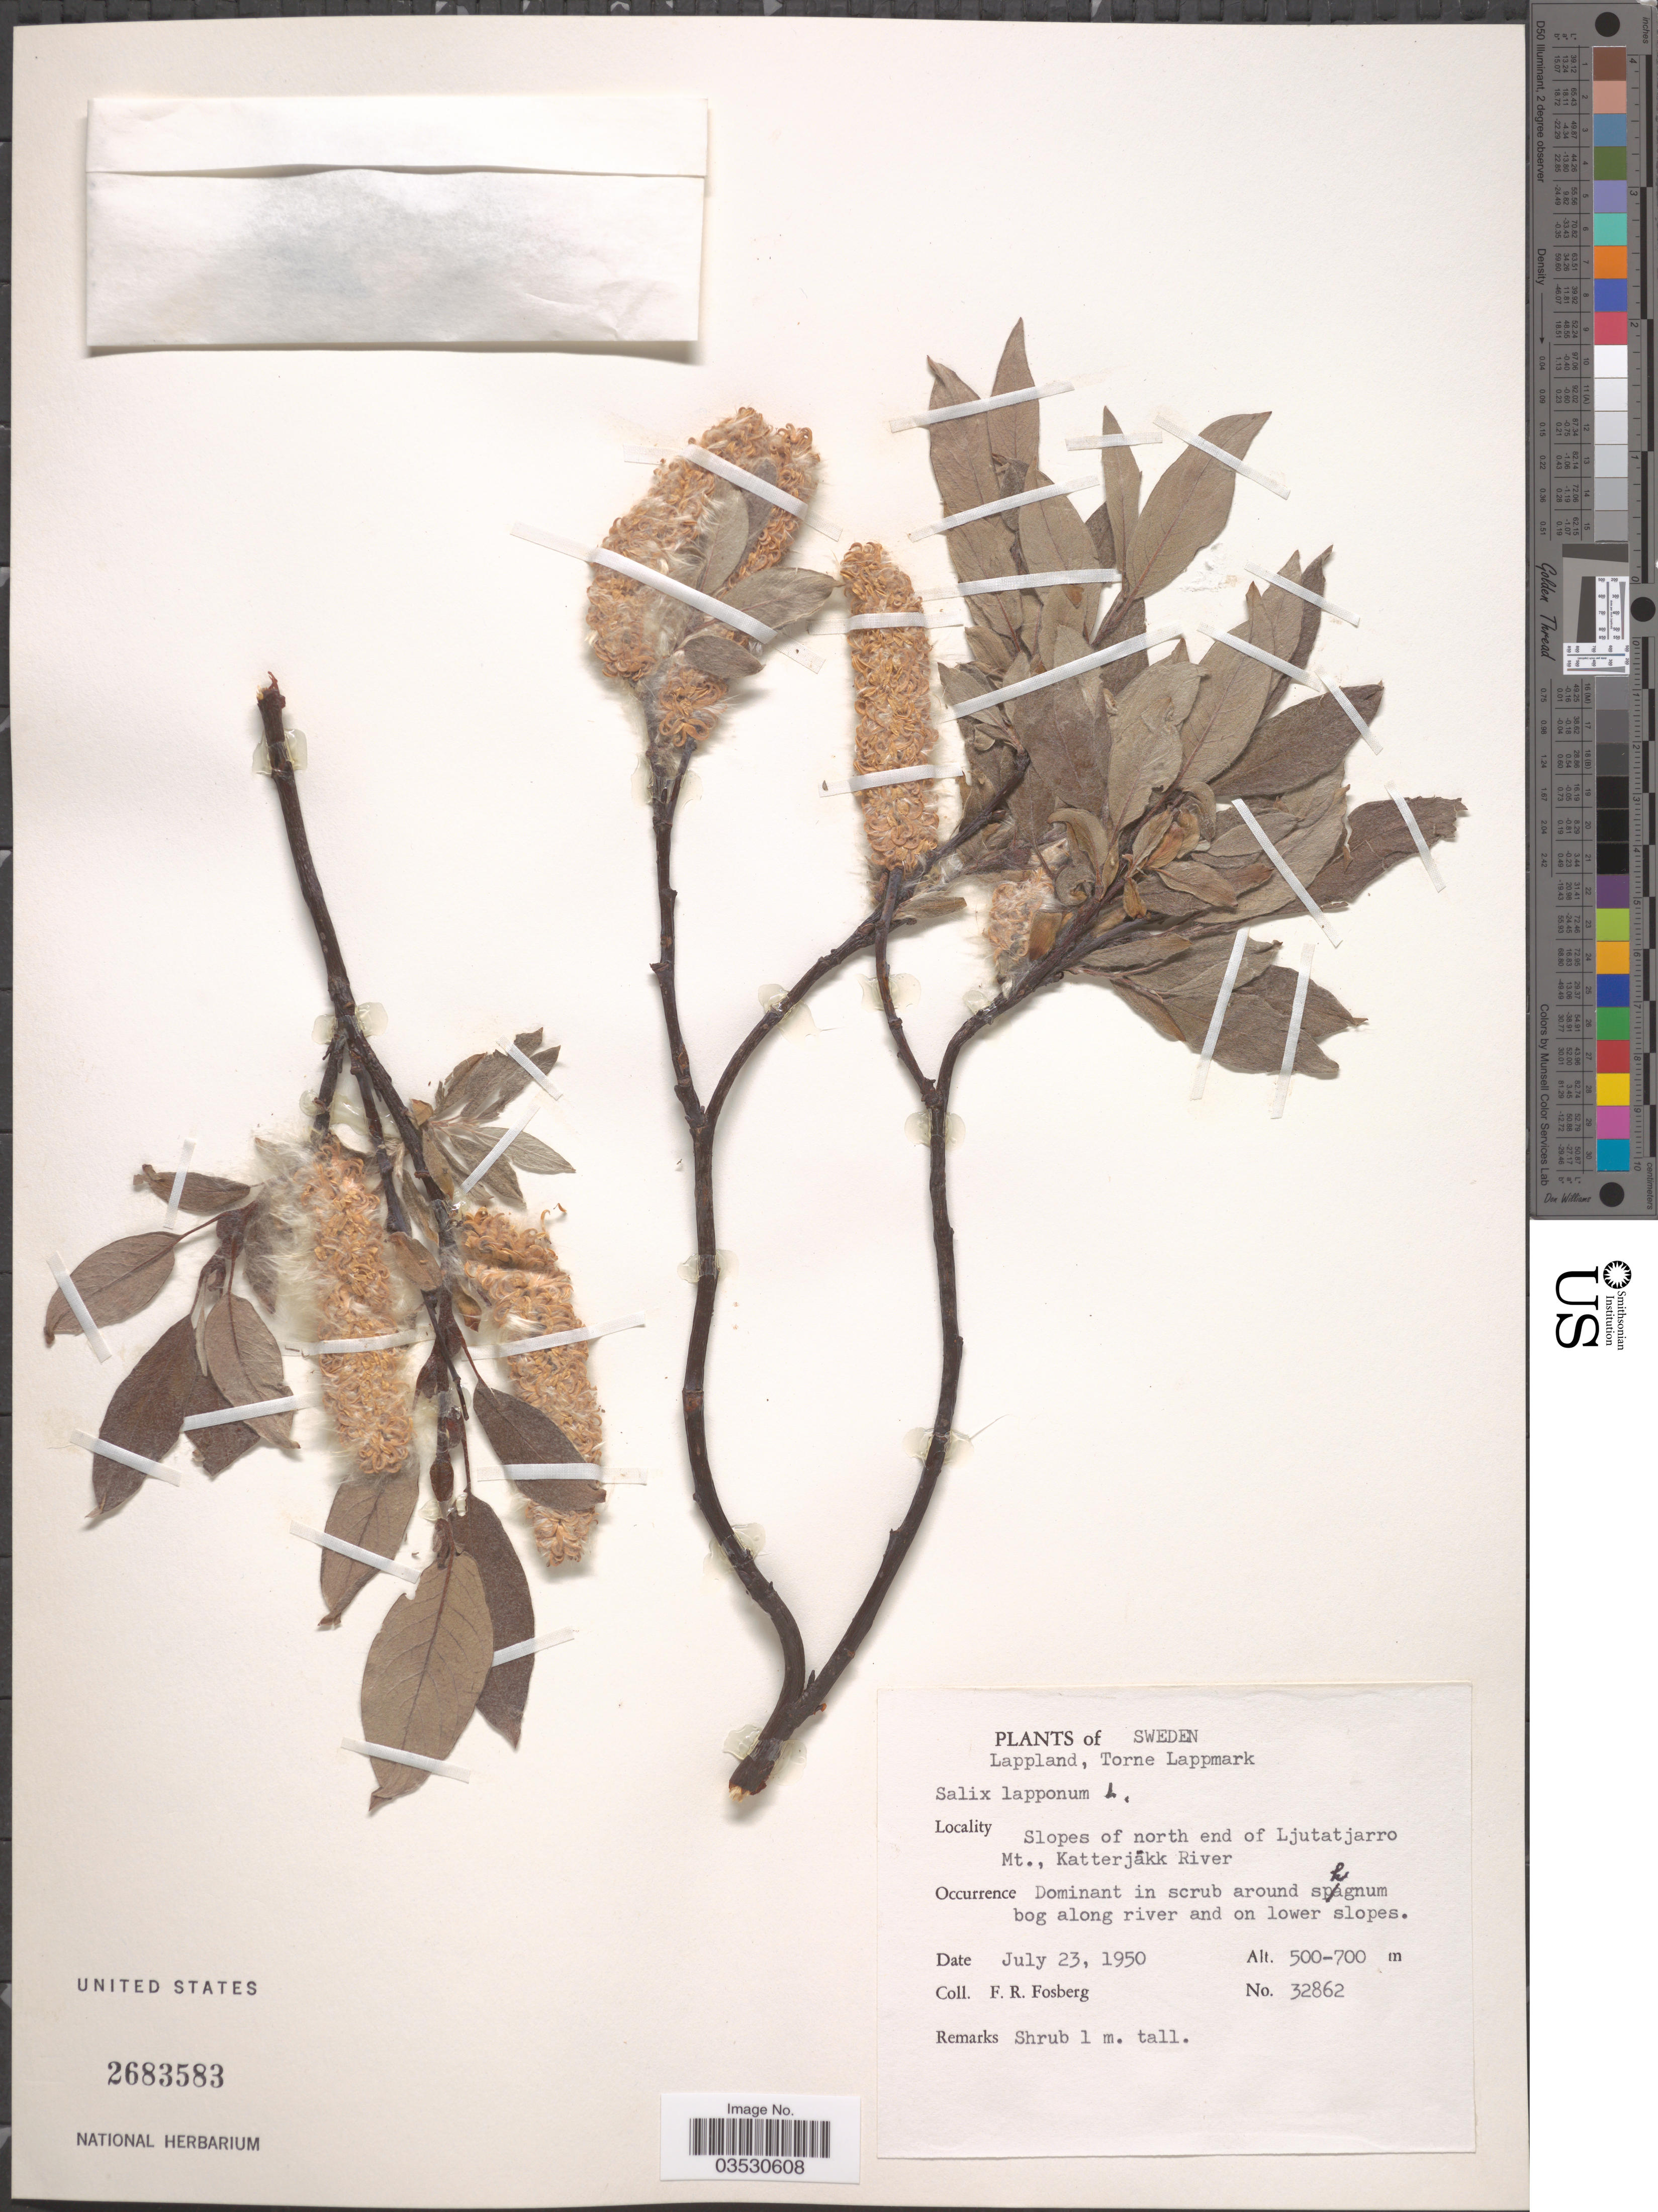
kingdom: Plantae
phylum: Tracheophyta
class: Magnoliopsida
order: Malpighiales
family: Salicaceae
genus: Salix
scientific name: Salix lapponum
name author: L.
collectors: F. R. Fosberg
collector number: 32862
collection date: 1950-07-23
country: Sweden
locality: Lappland, Torne Lappmark. Slopes of north end of Ljutatjarro Mt., Katterjäkk River.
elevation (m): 500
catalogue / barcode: US 2683583